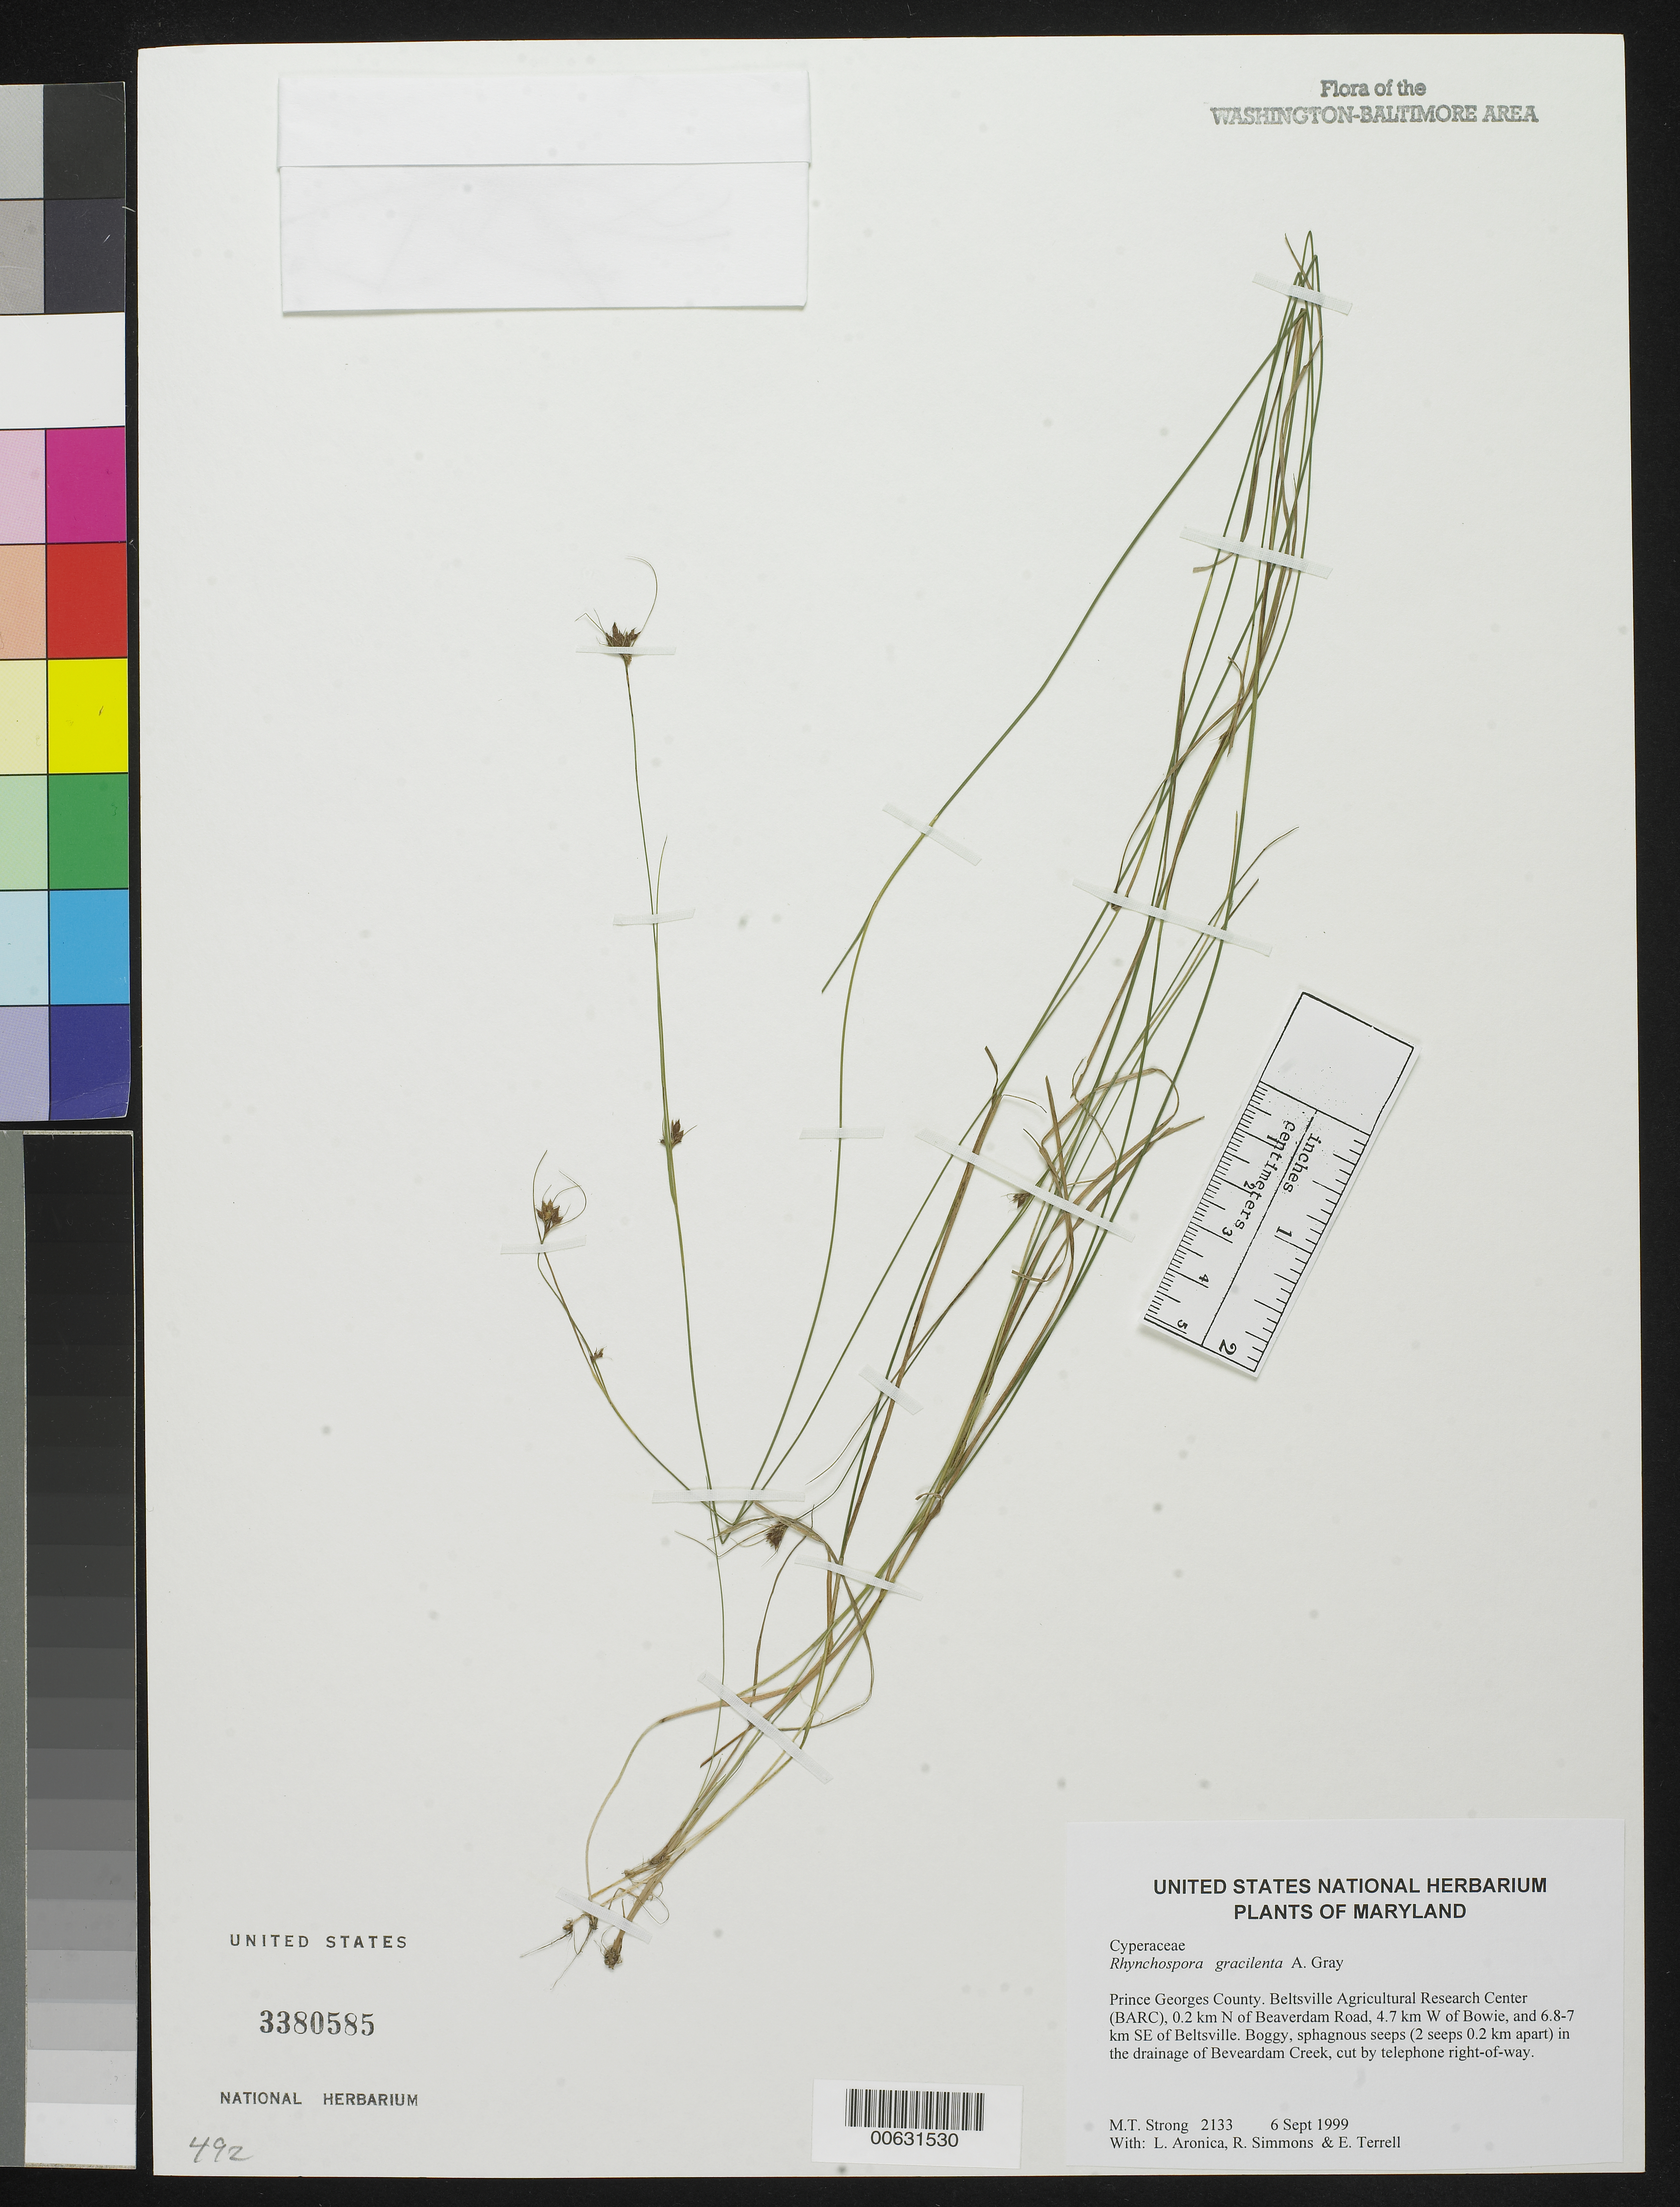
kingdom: Plantae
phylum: Tracheophyta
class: Liliopsida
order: Poales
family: Cyperaceae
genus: Rhynchospora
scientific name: Rhynchospora gracilenta A. Gray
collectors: M. T. Strong, L. Aronica, R. Simmons & E. E. Terrell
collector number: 2133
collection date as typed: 06 Sep 1999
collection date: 1999-09-06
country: United States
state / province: Maryland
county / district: Prince George's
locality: Beltsville Agricultural Research Center (BARC), 0.2 km N of Beaverdam Road, 4.7 km W of Bowie, and 6.8-7 km SE of Beltsville.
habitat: Boggy, sphagnous seeps (2 seeps 0.2 km apart) in the drainage of Beveardam Creek, cut by telephone right-of-way.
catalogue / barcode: US 3380585